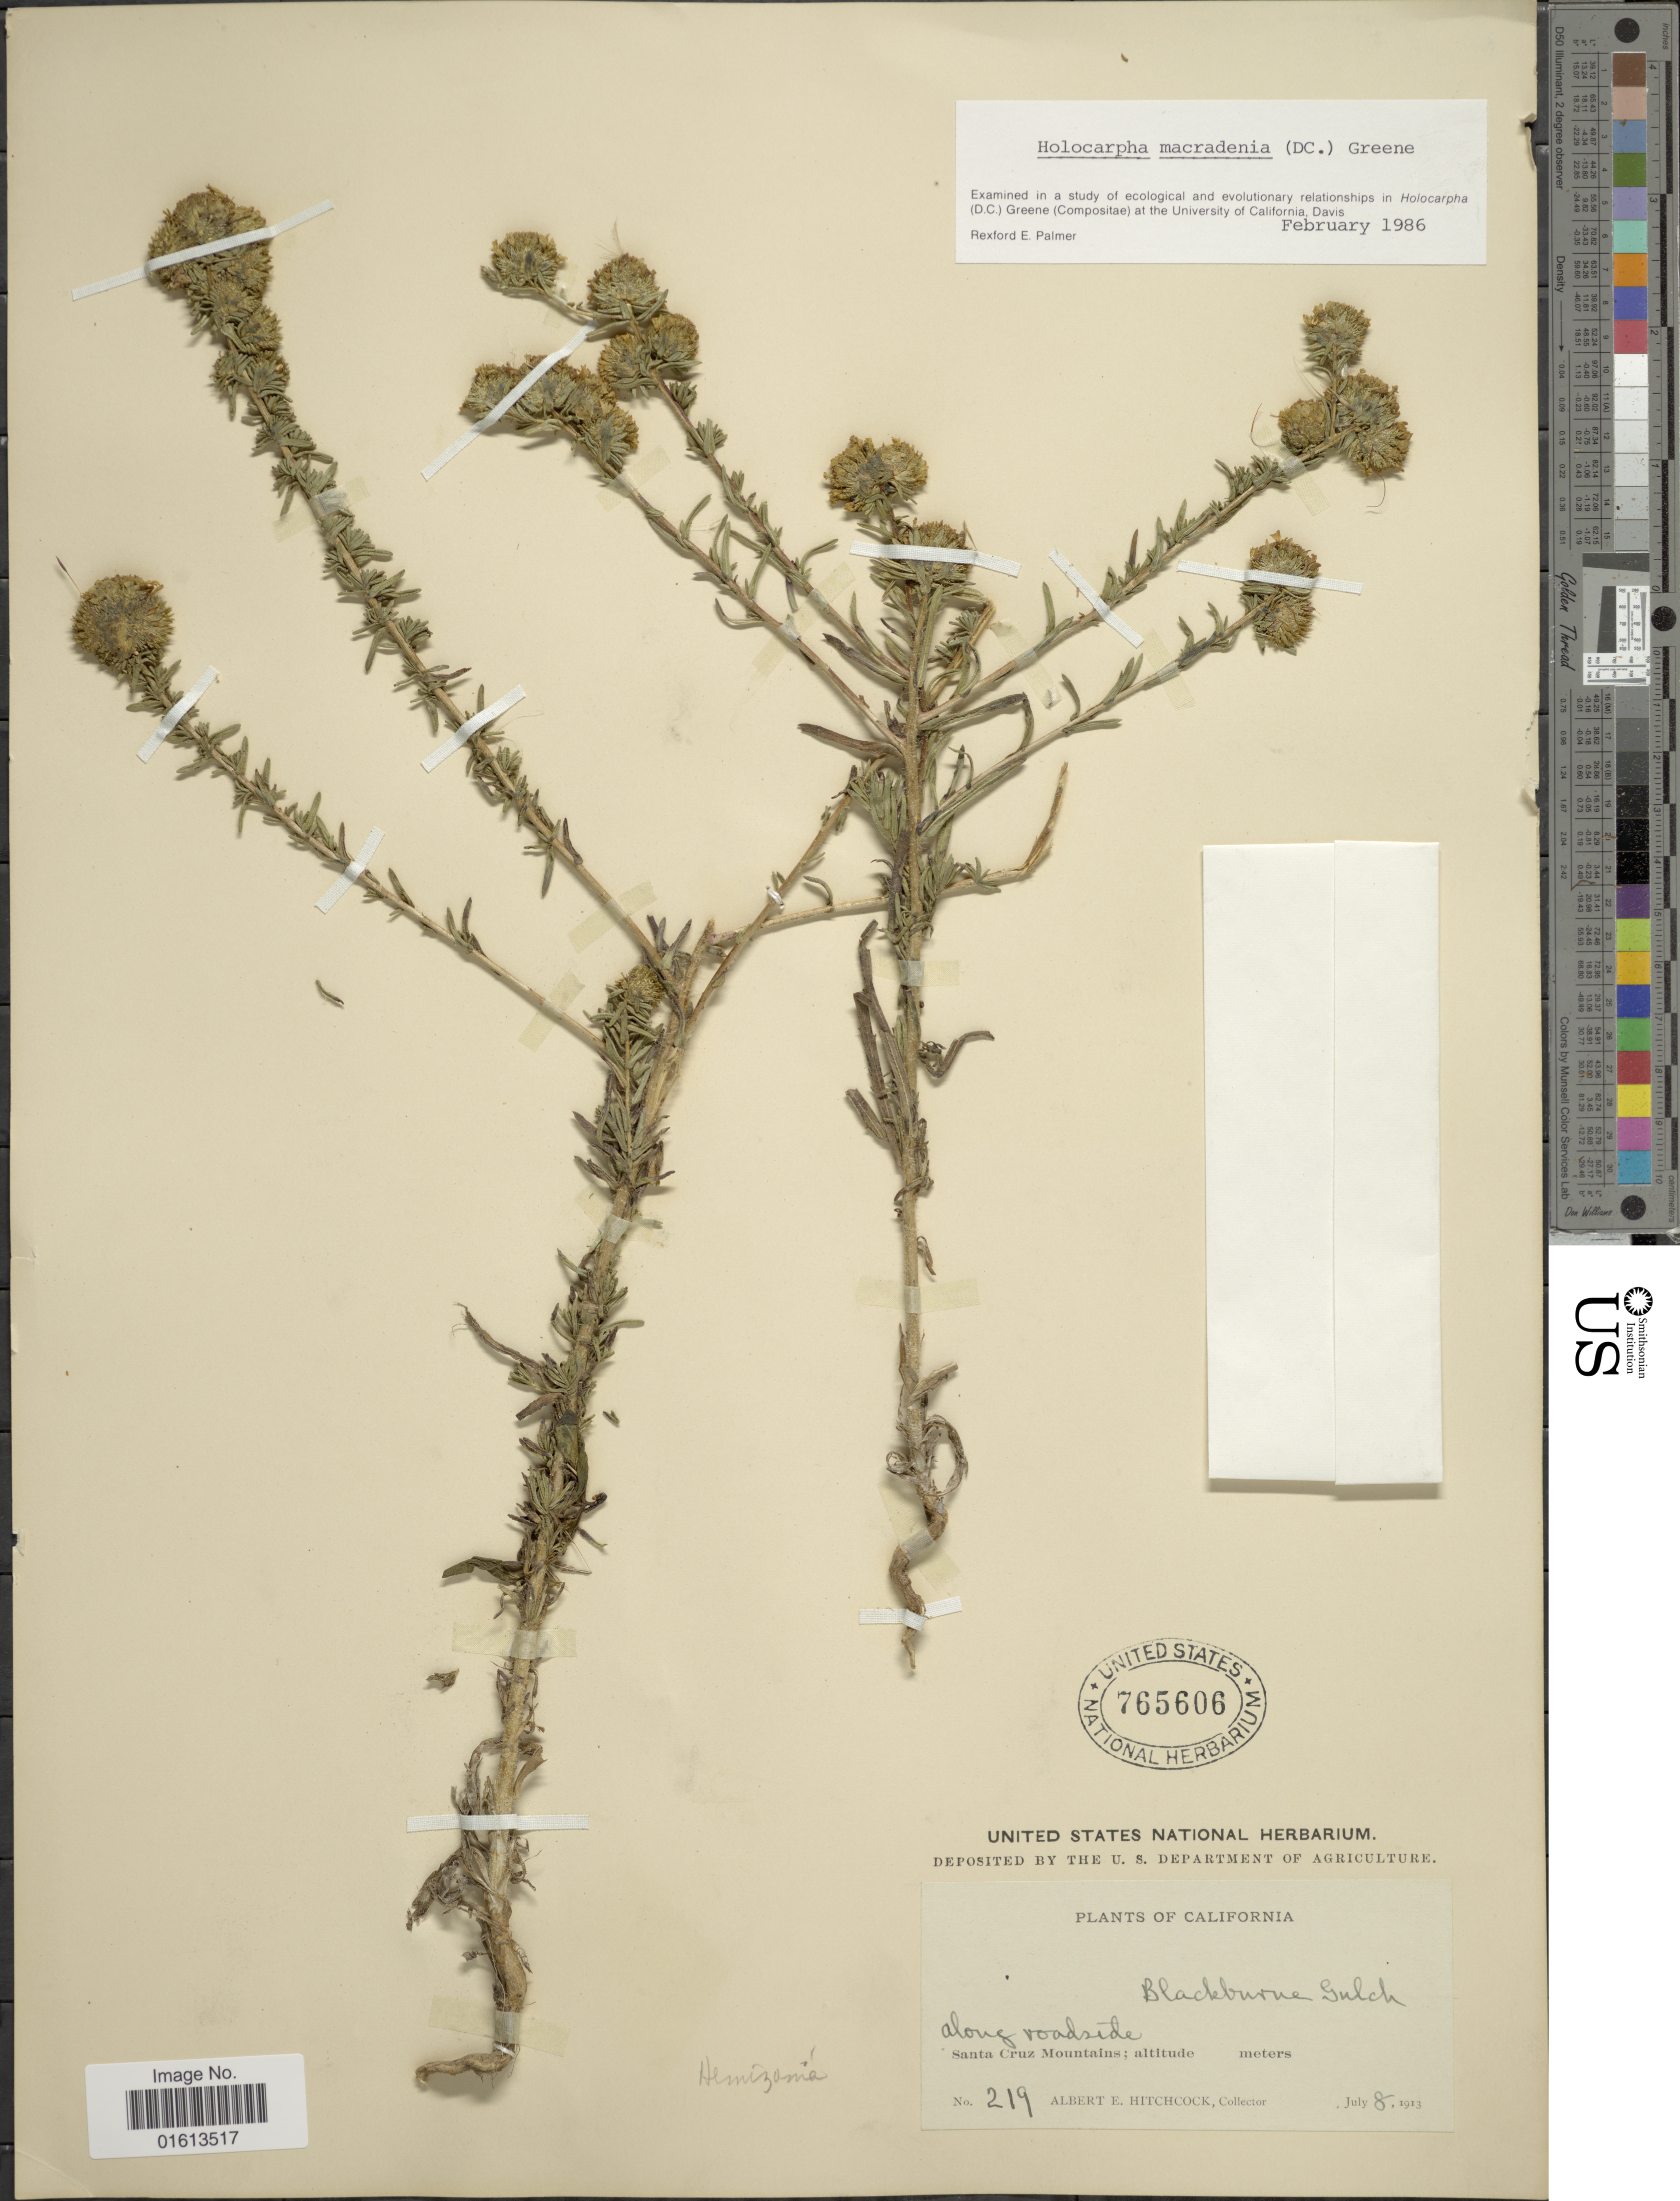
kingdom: Plantae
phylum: Tracheophyta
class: Magnoliopsida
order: Asterales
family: Asteraceae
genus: Holocarpha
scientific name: Holocarpha macradenia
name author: (DC.) Greene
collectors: A. Hitchcock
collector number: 219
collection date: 1913-07-08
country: United States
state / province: California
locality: Along roadside, Santa Cruz Mountains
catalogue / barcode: US 765606